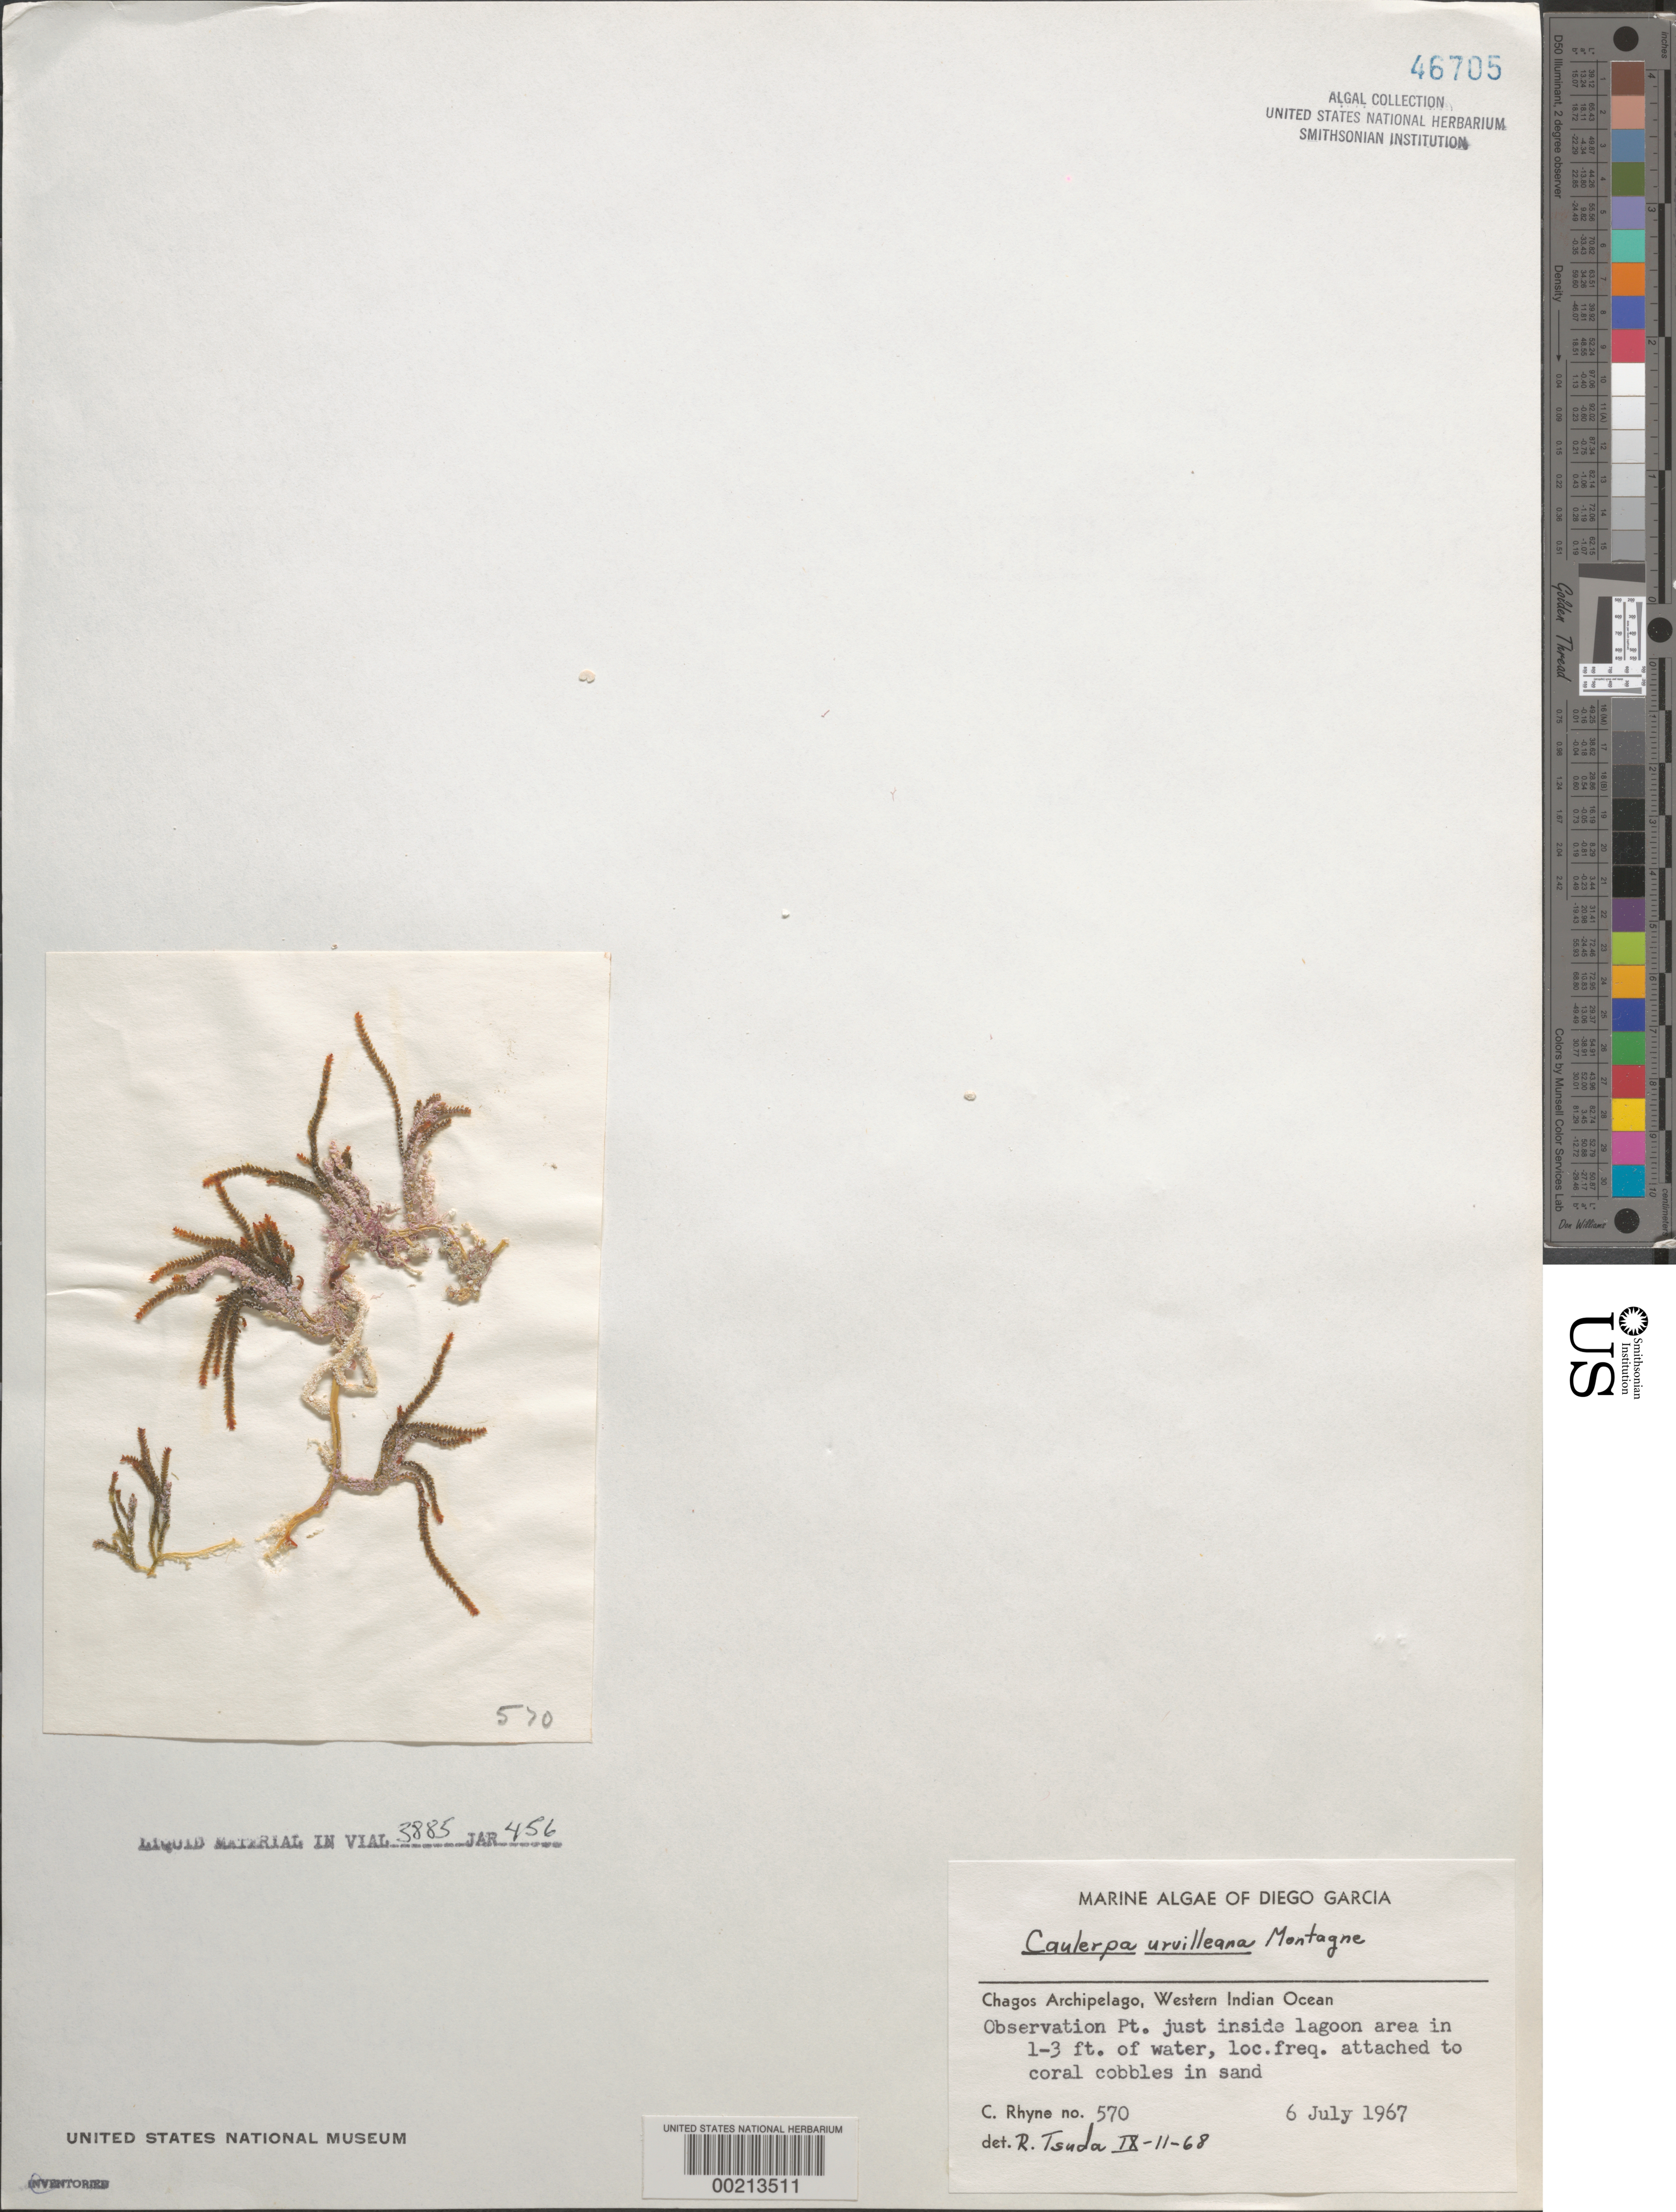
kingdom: Plantae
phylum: Chlorophyta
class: Ulvophyceae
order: Bryopsidales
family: Caulerpaceae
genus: Caulerpa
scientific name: Caulerpa urvilleana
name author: Mont.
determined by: Tsuda, R. T.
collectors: C. Rhyne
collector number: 570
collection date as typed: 06 Jul 1967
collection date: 1967-07-06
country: British Indian Ocean Territory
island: Diego Garcia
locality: Observation Point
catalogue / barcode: US 46705